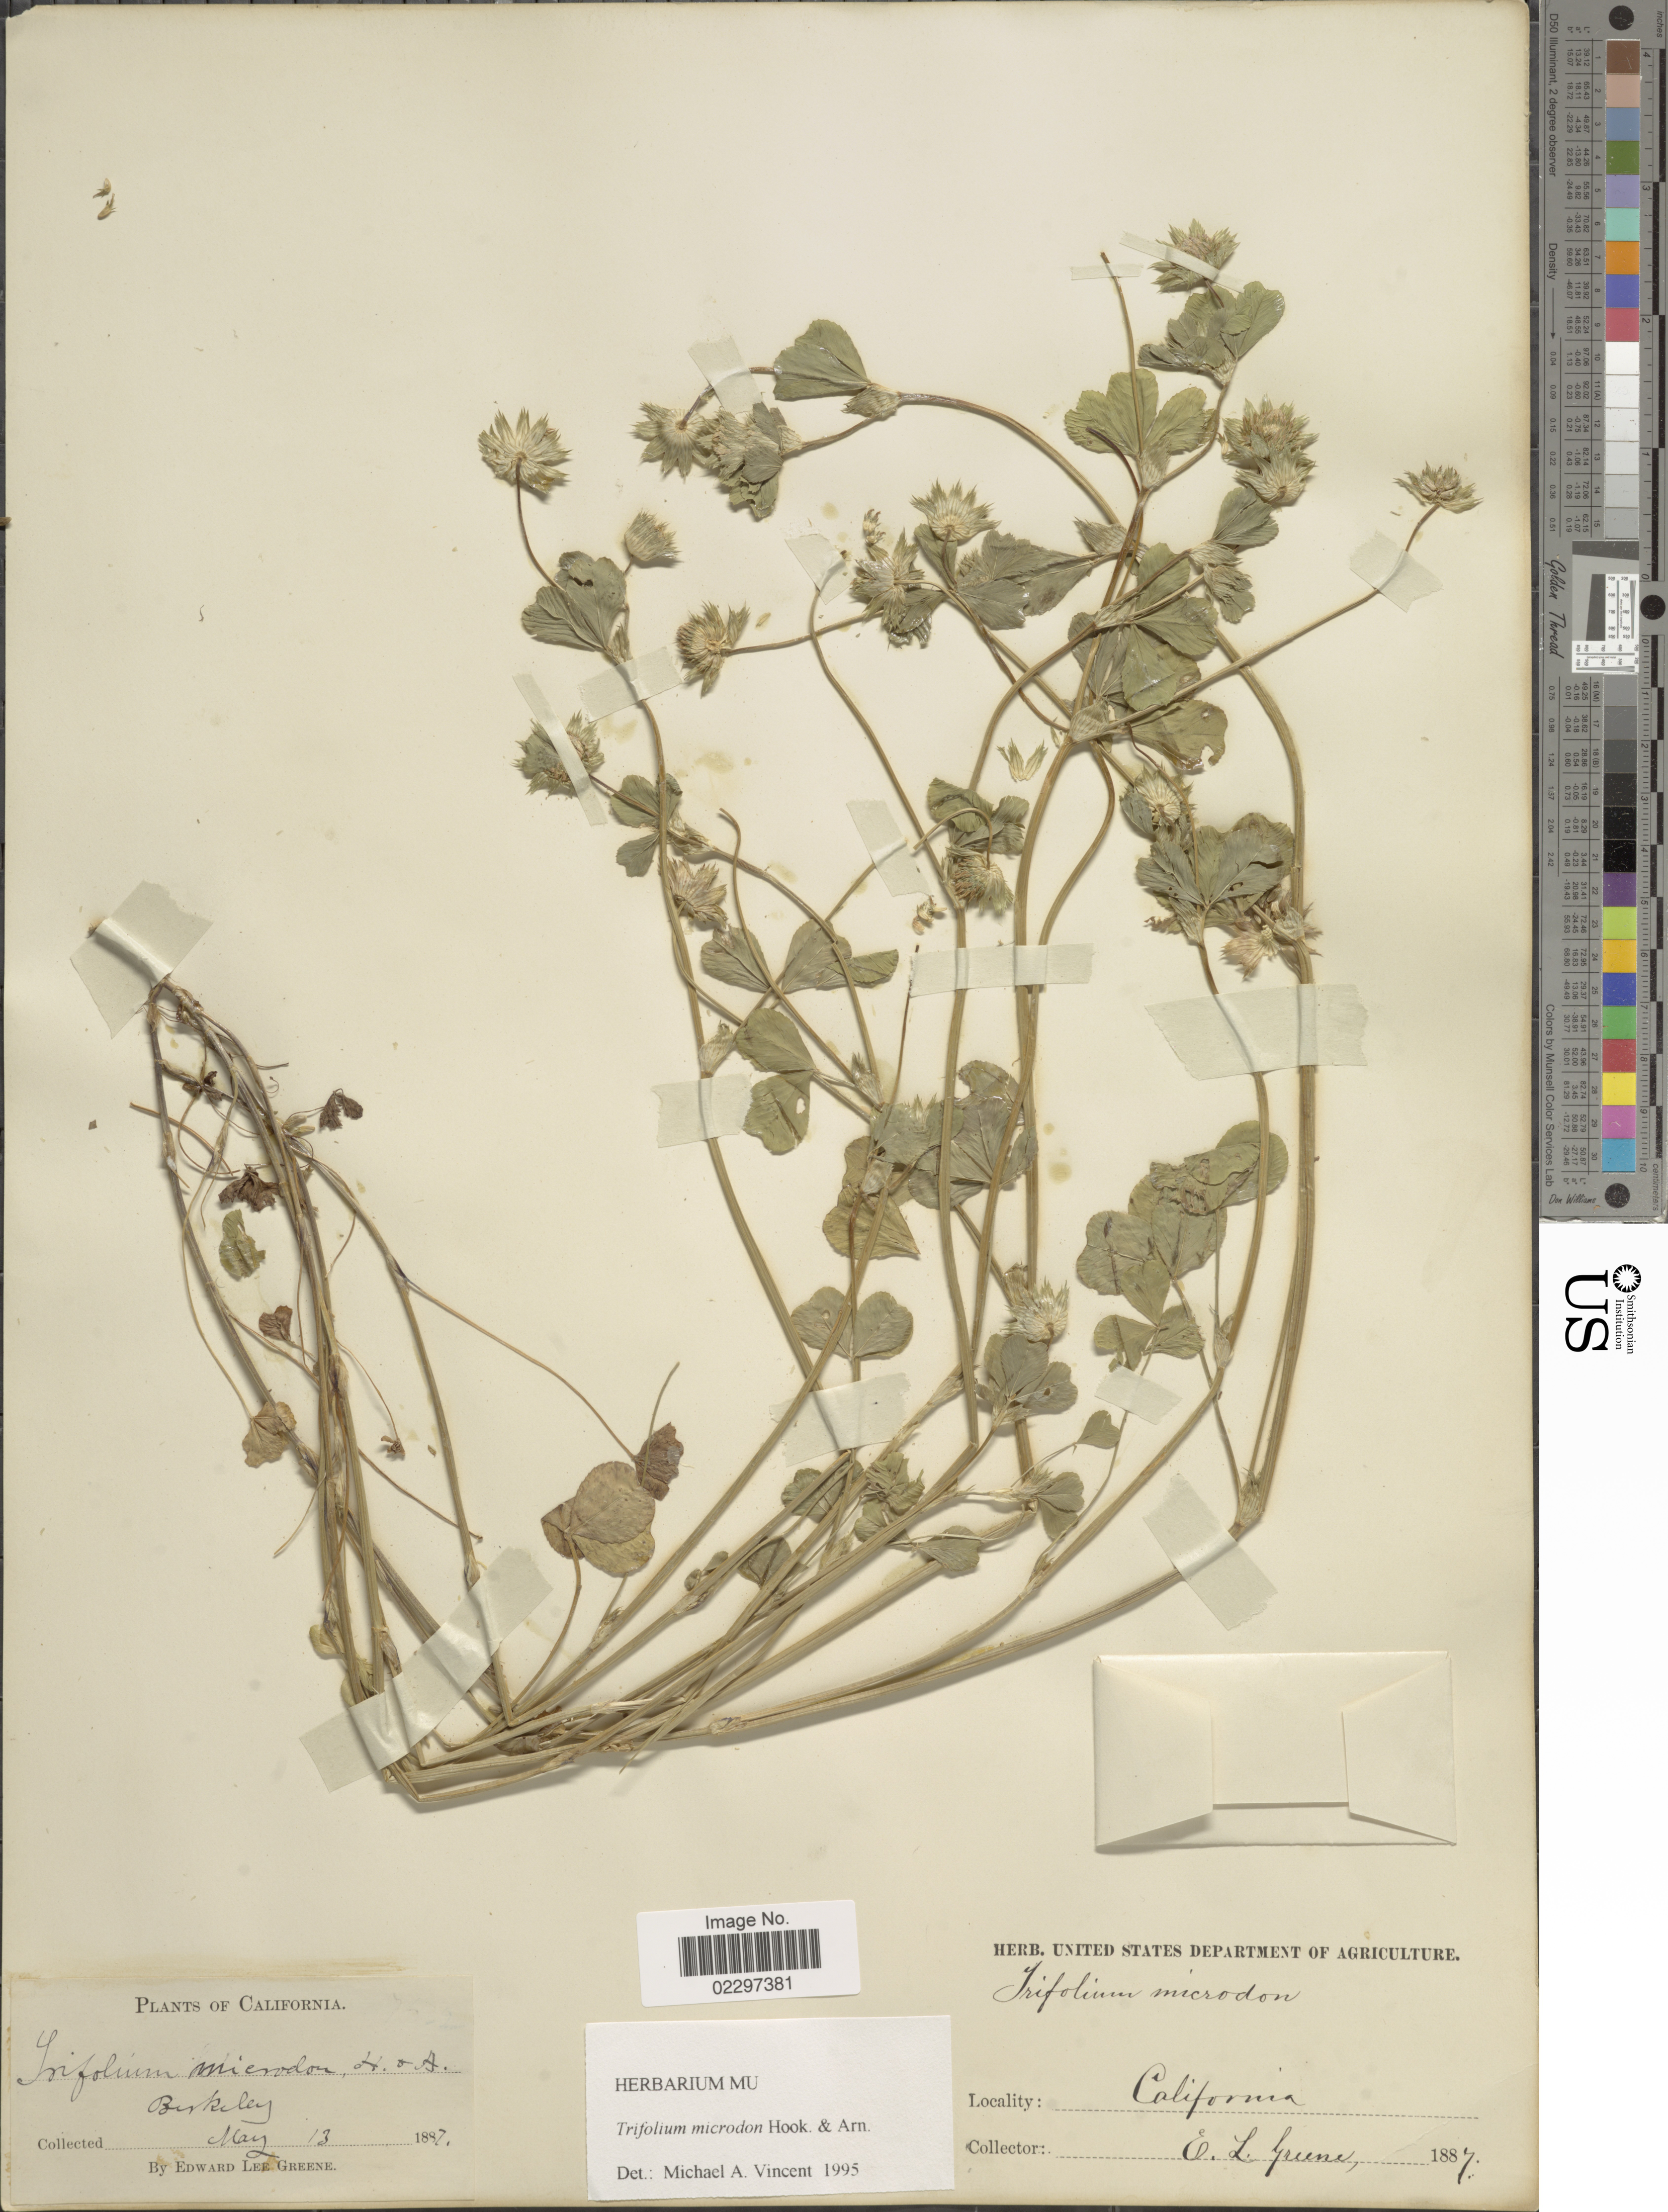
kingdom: Plantae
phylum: Tracheophyta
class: Magnoliopsida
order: Fabales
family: Fabaceae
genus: Trifolium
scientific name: Trifolium microdon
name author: Hook. & Arn.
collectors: E. L. Greene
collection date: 1897-05-13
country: United States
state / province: California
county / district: Alameda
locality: Berkeley